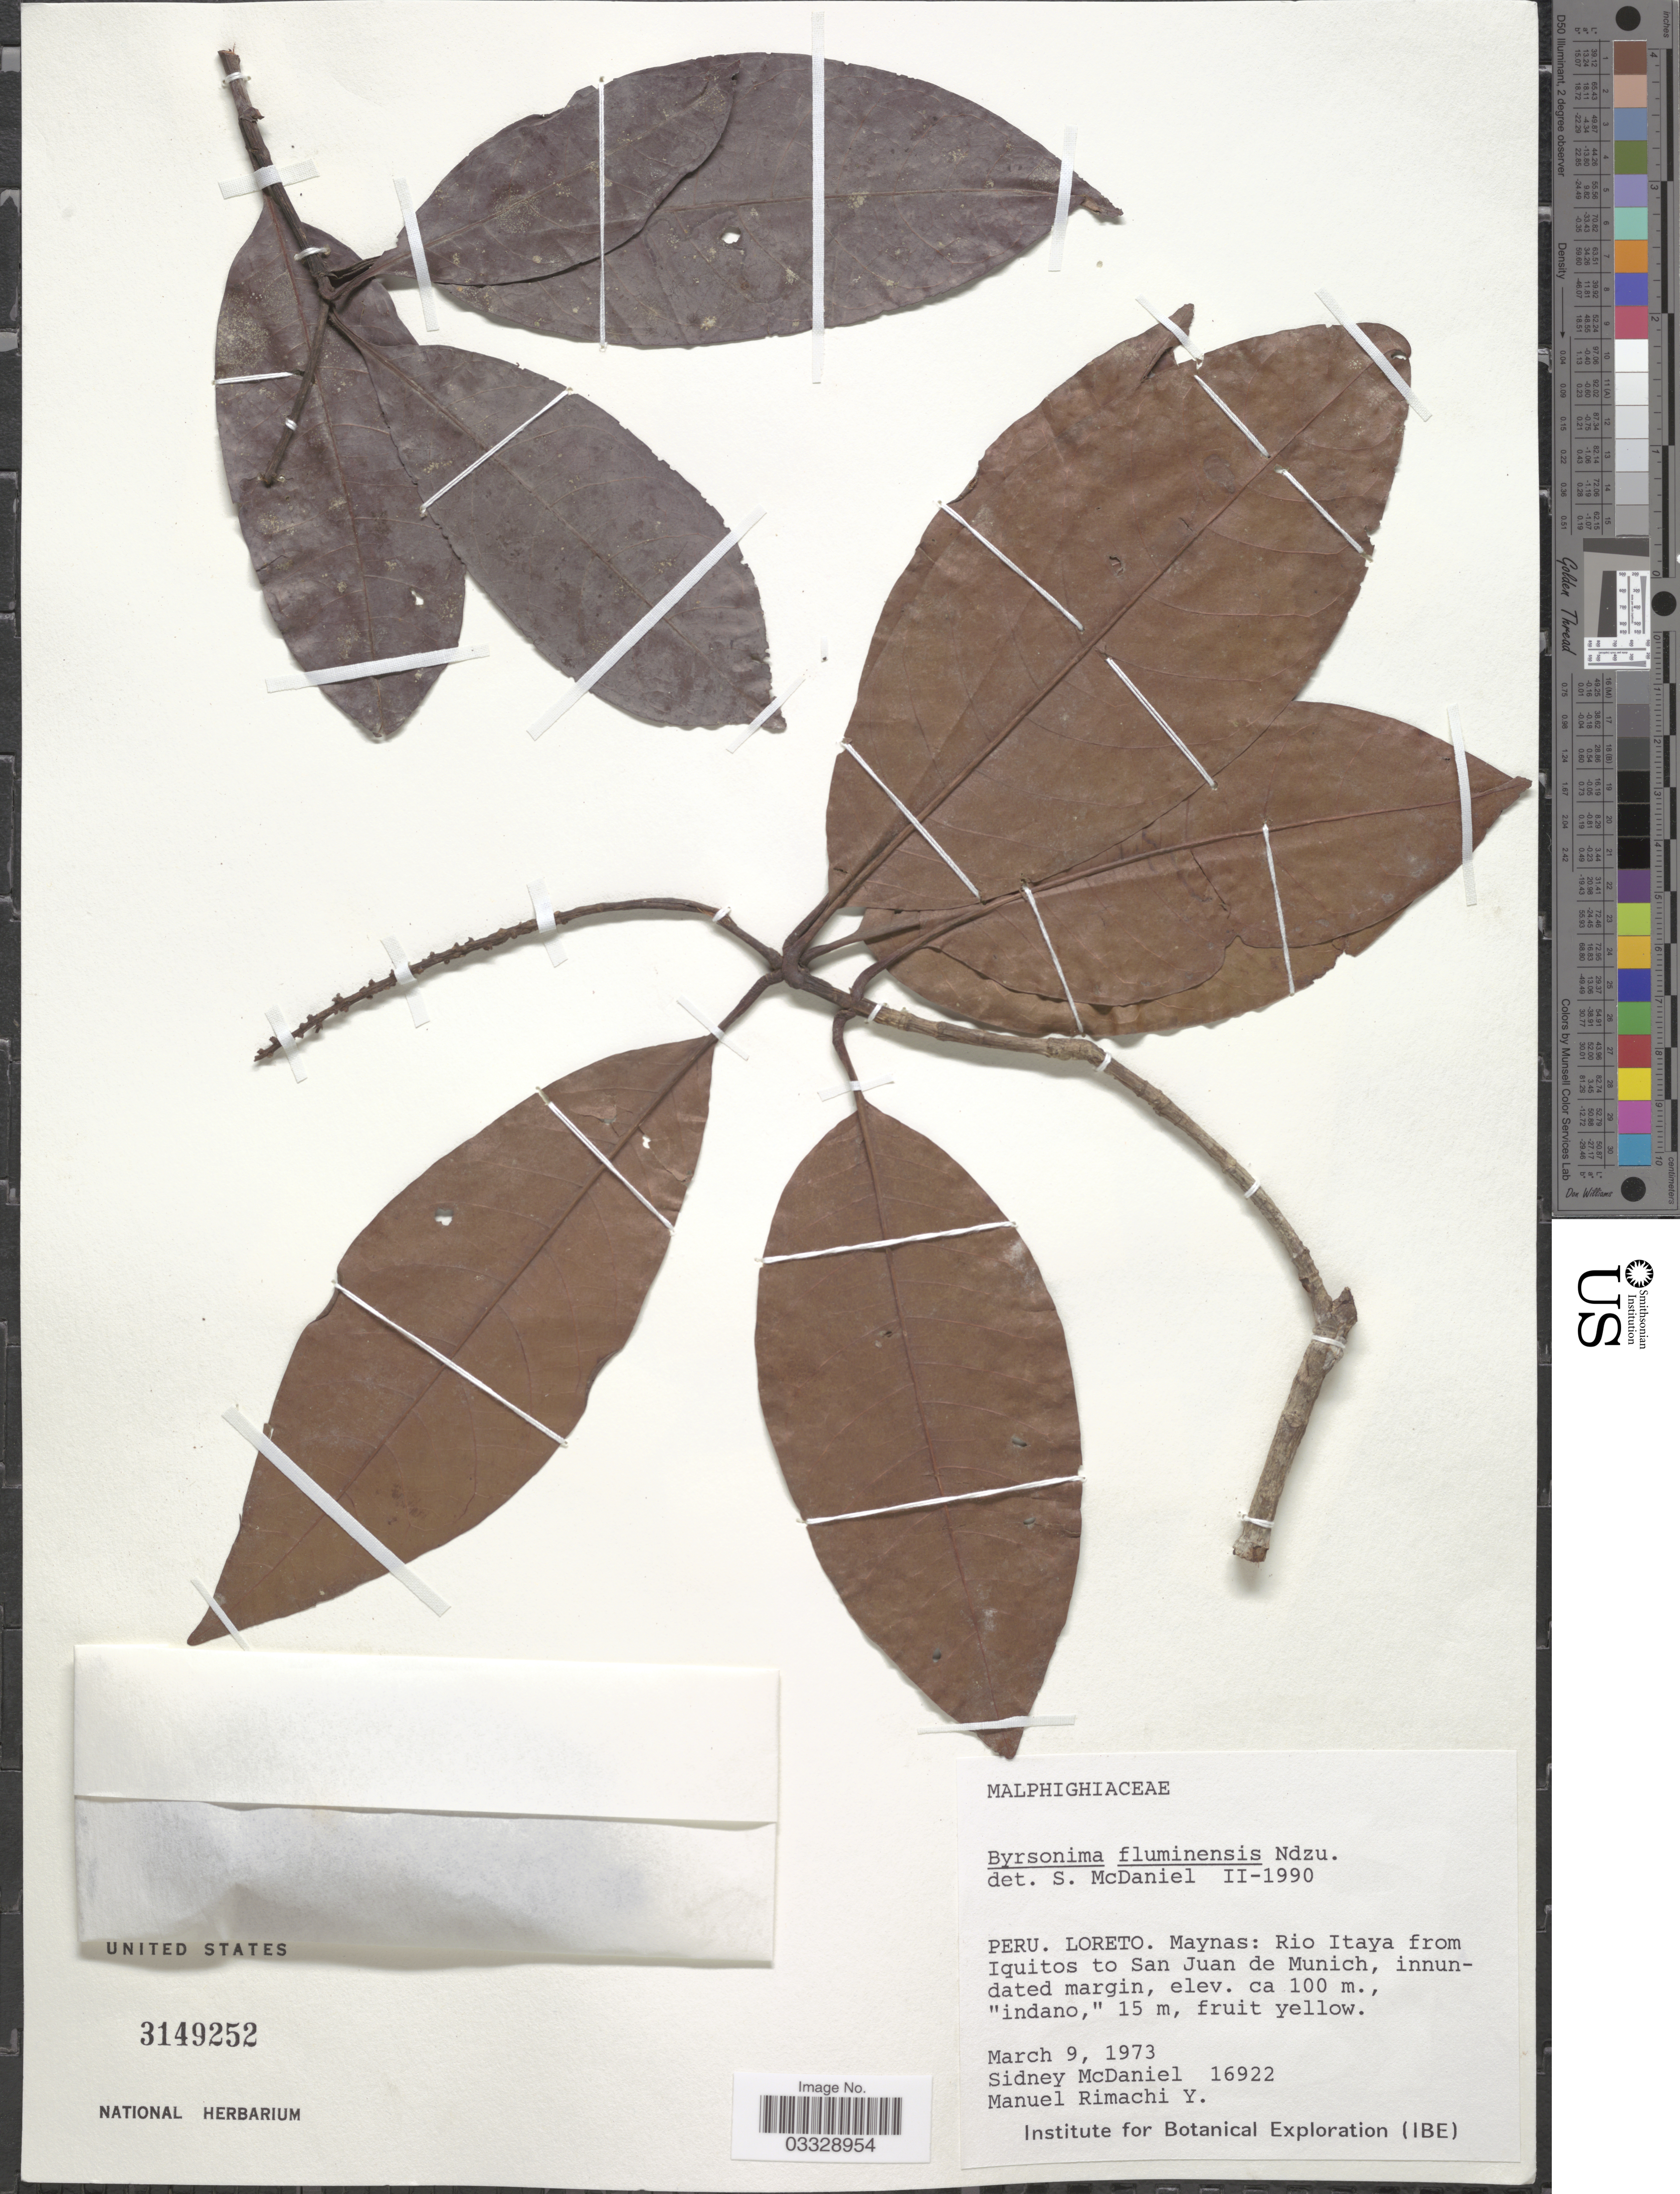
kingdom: Plantae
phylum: Tracheophyta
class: Magnoliopsida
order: Malpighiales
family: Malpighiaceae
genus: Byrsonima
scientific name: Byrsonima fluminensis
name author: Nied.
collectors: S. McDaniel & M. Rimachi Y.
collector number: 16922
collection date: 1973-03-09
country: Peru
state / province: Loreto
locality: Maynas: Rio Itaya from Iquitos to San Juan de Munich.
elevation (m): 100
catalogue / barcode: US 3149252